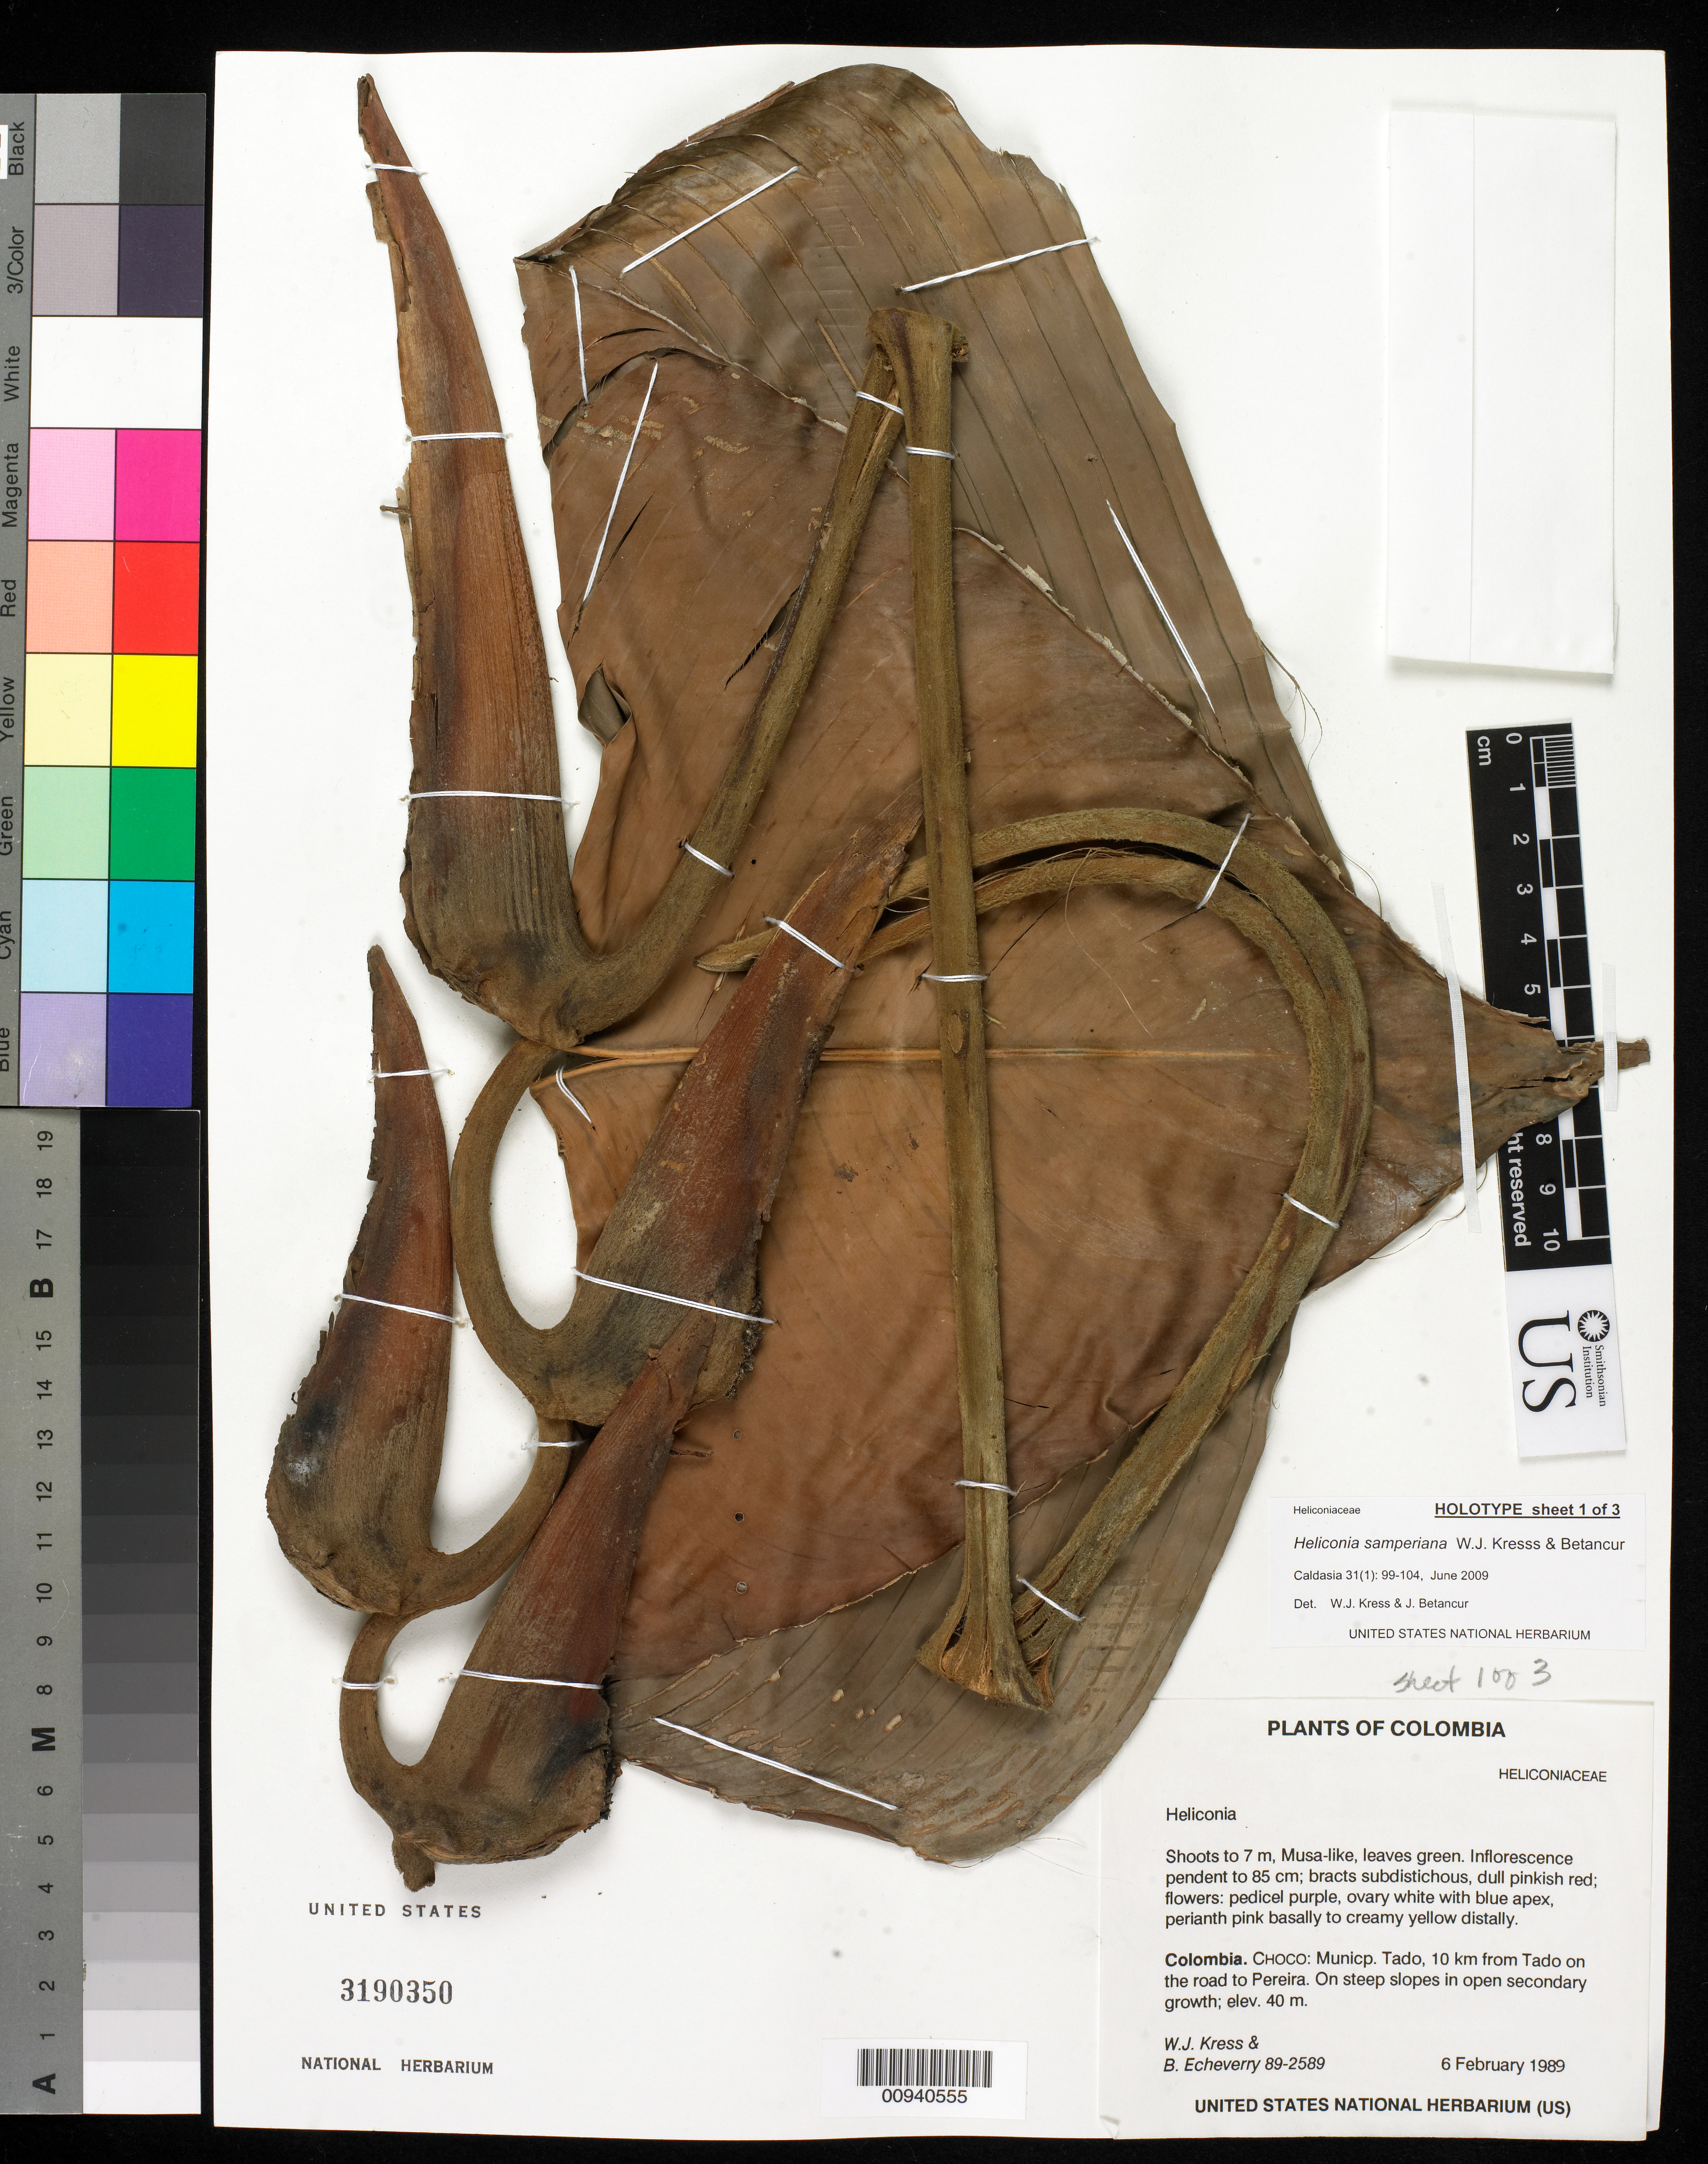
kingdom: Plantae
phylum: Tracheophyta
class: Liliopsida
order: Zingiberales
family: Heliconiaceae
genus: Heliconia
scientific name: Heliconia samperiana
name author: W.J. Kress & Betancur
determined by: Kress, W. J.; Betancur, J. C.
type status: Holotype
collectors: W. J. Kress & B. Echeverry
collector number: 89-2589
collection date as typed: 06 Feb 1989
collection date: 1989-02-06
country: Colombia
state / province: Chocó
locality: Chocó: Municp. Tado, 10 km from Tado on the road to Pereira.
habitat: On steep slopes in open secondary growth.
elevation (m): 40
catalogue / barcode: US 3190350